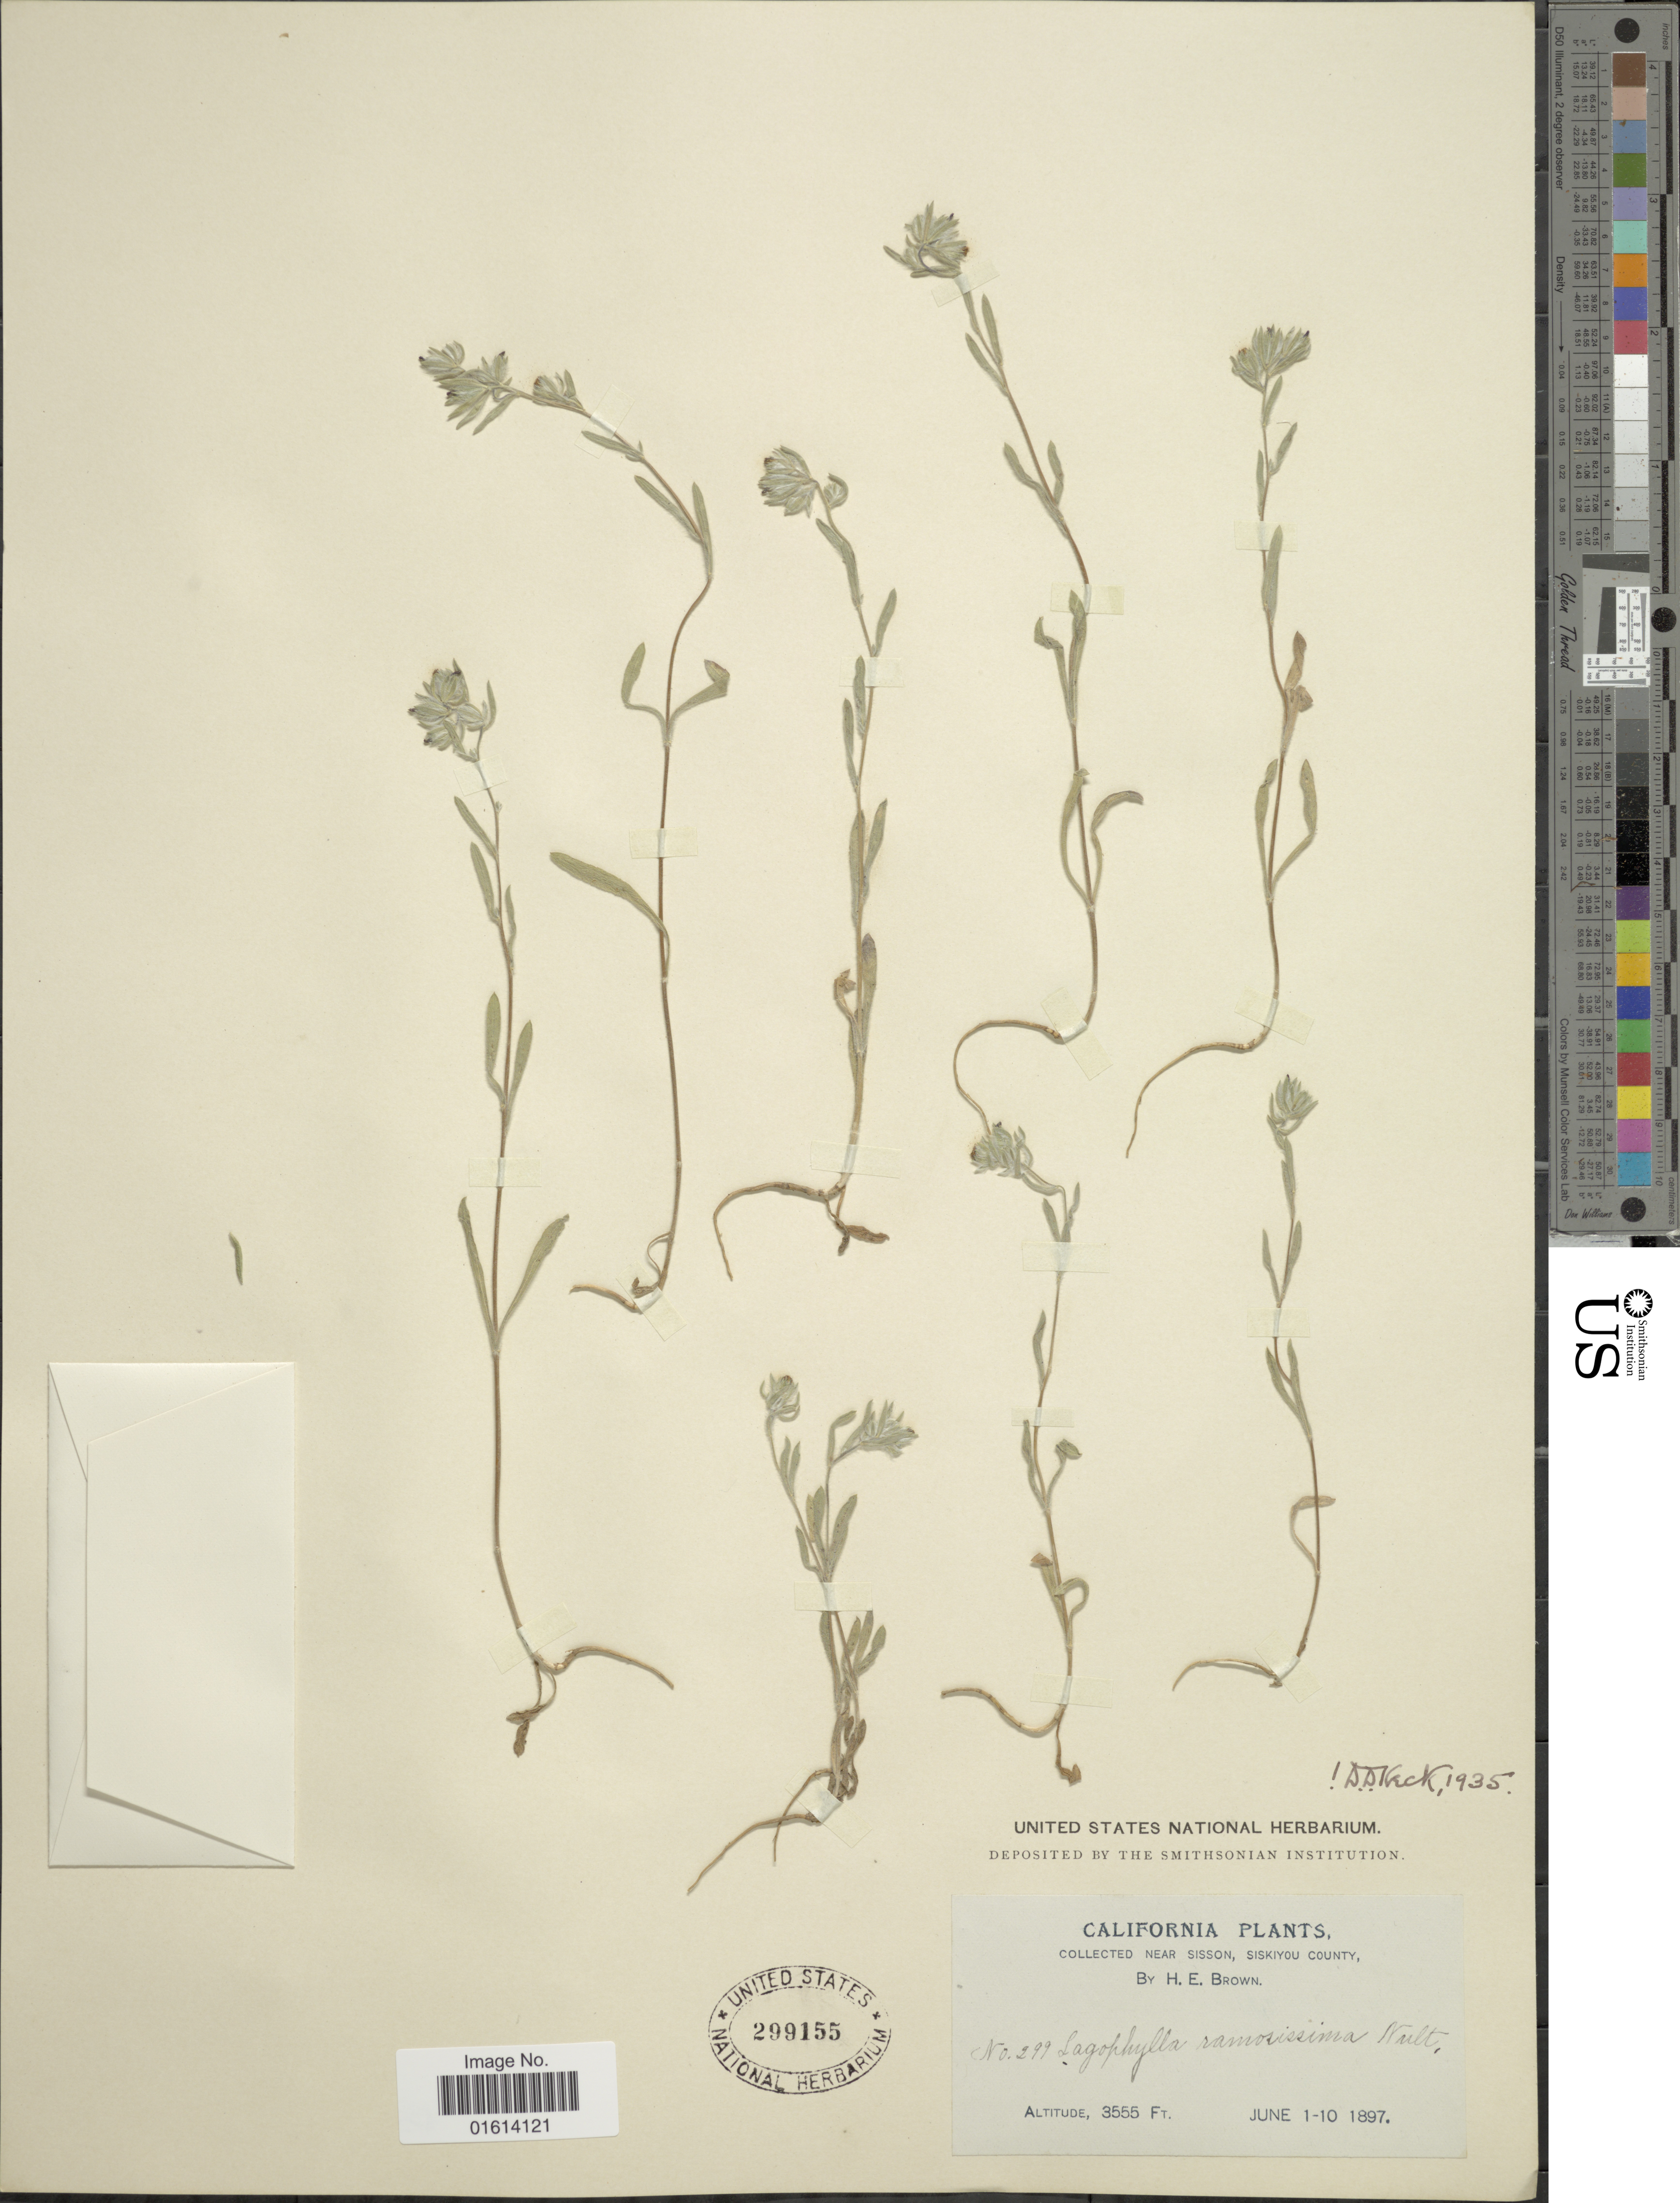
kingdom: Plantae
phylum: Tracheophyta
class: Magnoliopsida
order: Asterales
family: Asteraceae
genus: Lagophylla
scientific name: Lagophylla ramosissima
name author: Nutt.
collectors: H. E. Brown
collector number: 299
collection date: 1897-06-01/1897-06-10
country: United States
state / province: California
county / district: Siskiyou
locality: Near Sisson, Siskiyou County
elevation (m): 1084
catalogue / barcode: US 299155